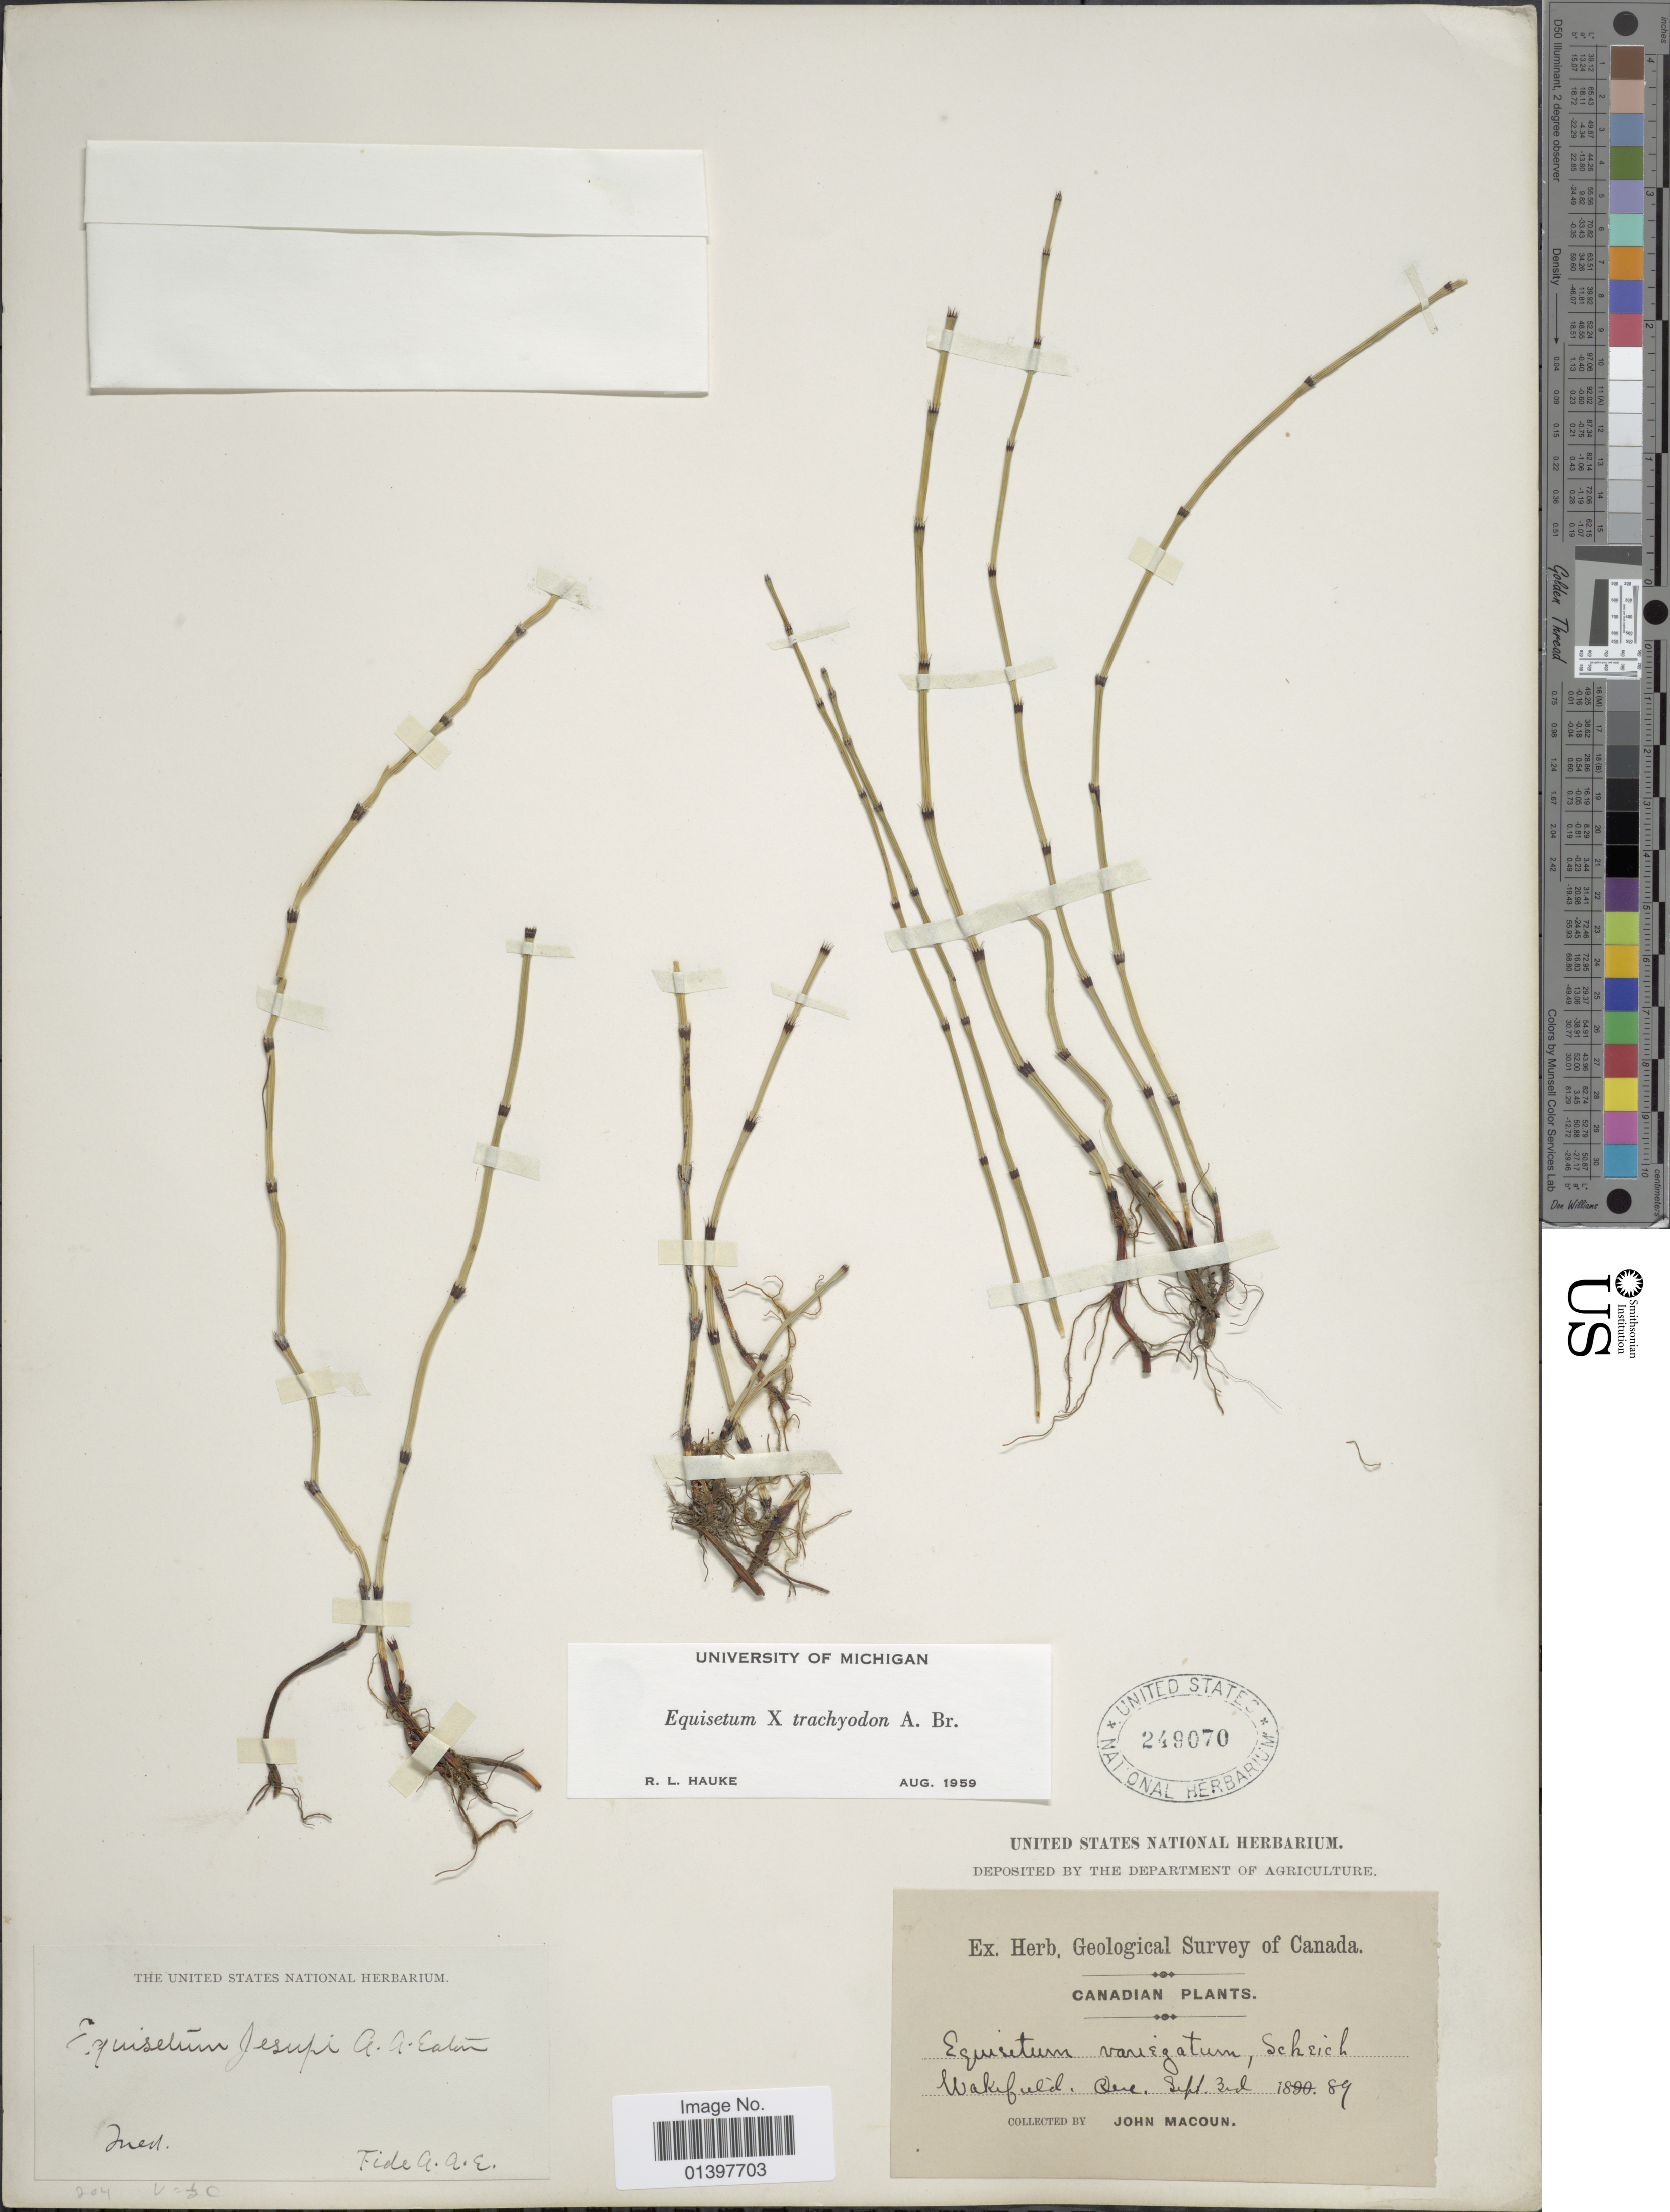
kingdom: Plantae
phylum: Tracheophyta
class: Polypodiopsida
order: Equisetales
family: Equisetaceae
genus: Equisetum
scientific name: Equisetum x trachyodon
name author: A. Braun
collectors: J. Macoun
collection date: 1889-09-03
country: Canada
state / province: Quebec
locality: Wakefield, Que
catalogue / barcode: US 249070